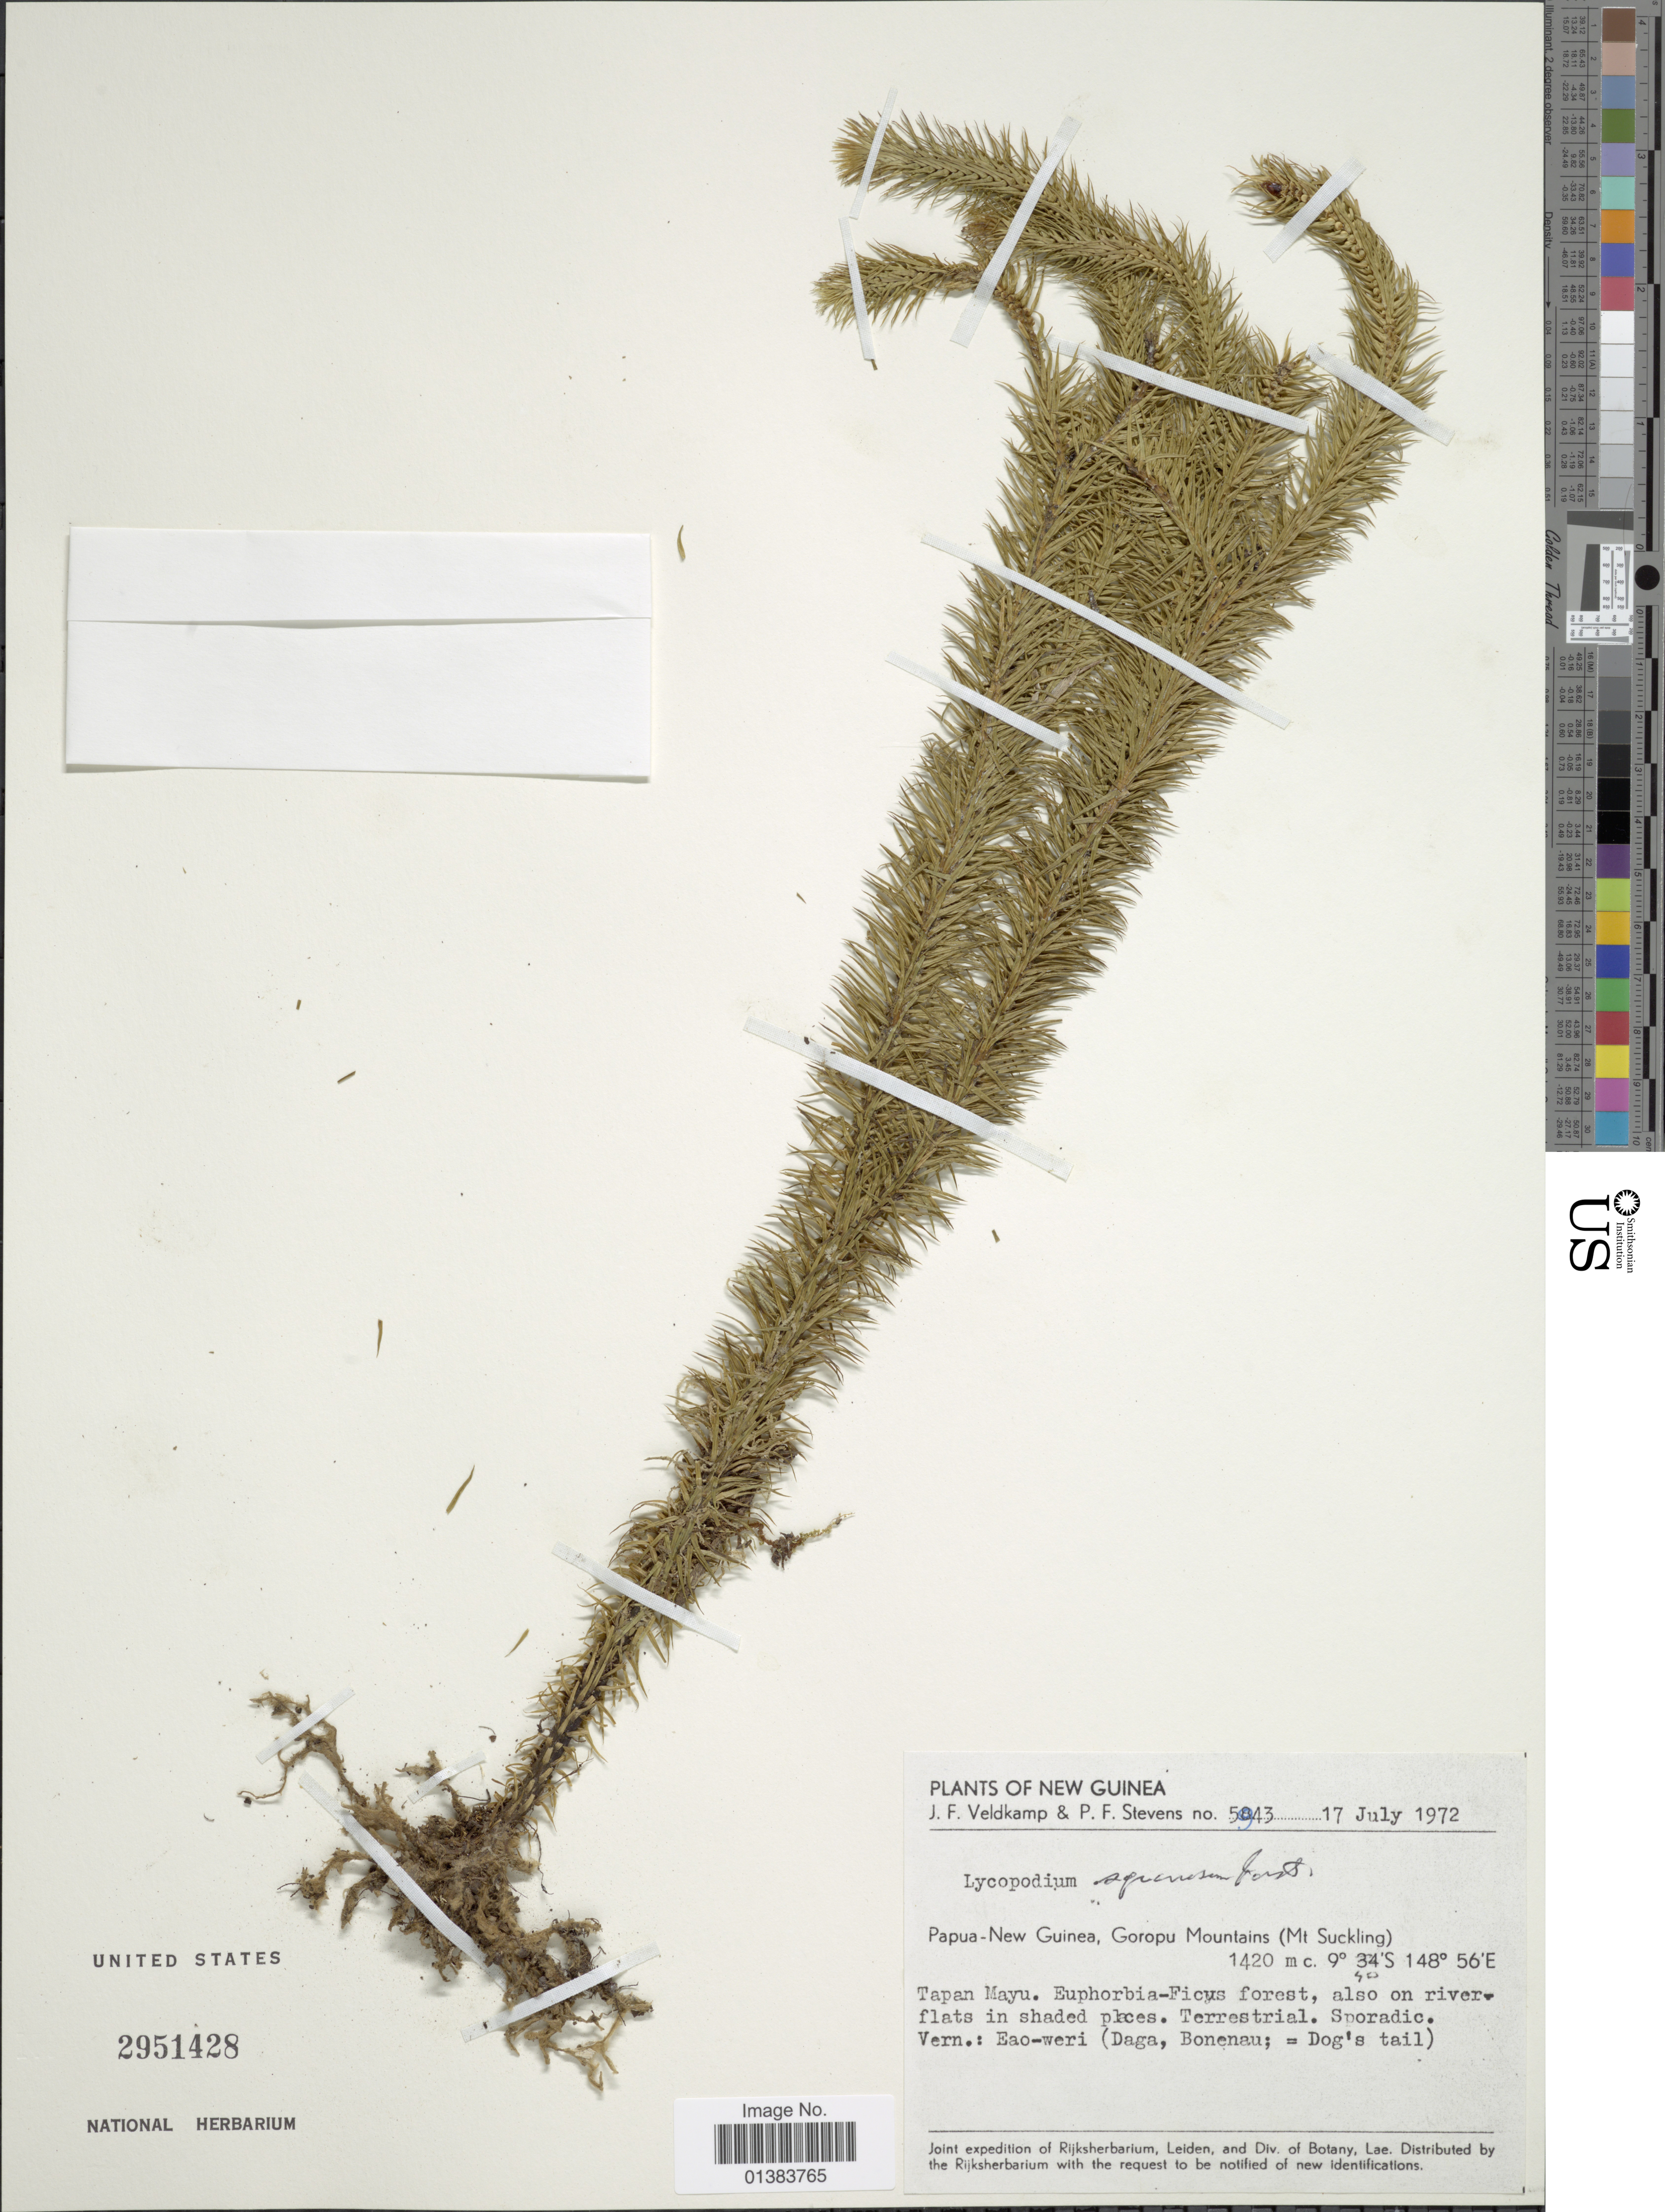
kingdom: Plantae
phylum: Tracheophyta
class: Lycopodiopsida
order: Lycopodiales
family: Lycopodiaceae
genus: Phlegmariurus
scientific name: Phlegmariurus squarrosus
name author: (G. Forst.) Á. Löve & D. Löve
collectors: J. F. Veldkamp & P. F. Stevens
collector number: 5943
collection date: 1972-07-17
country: Papua New Guinea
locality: Goropu Mountains (Mt Suckling), Tapan Mayu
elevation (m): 1420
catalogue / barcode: US 2951428